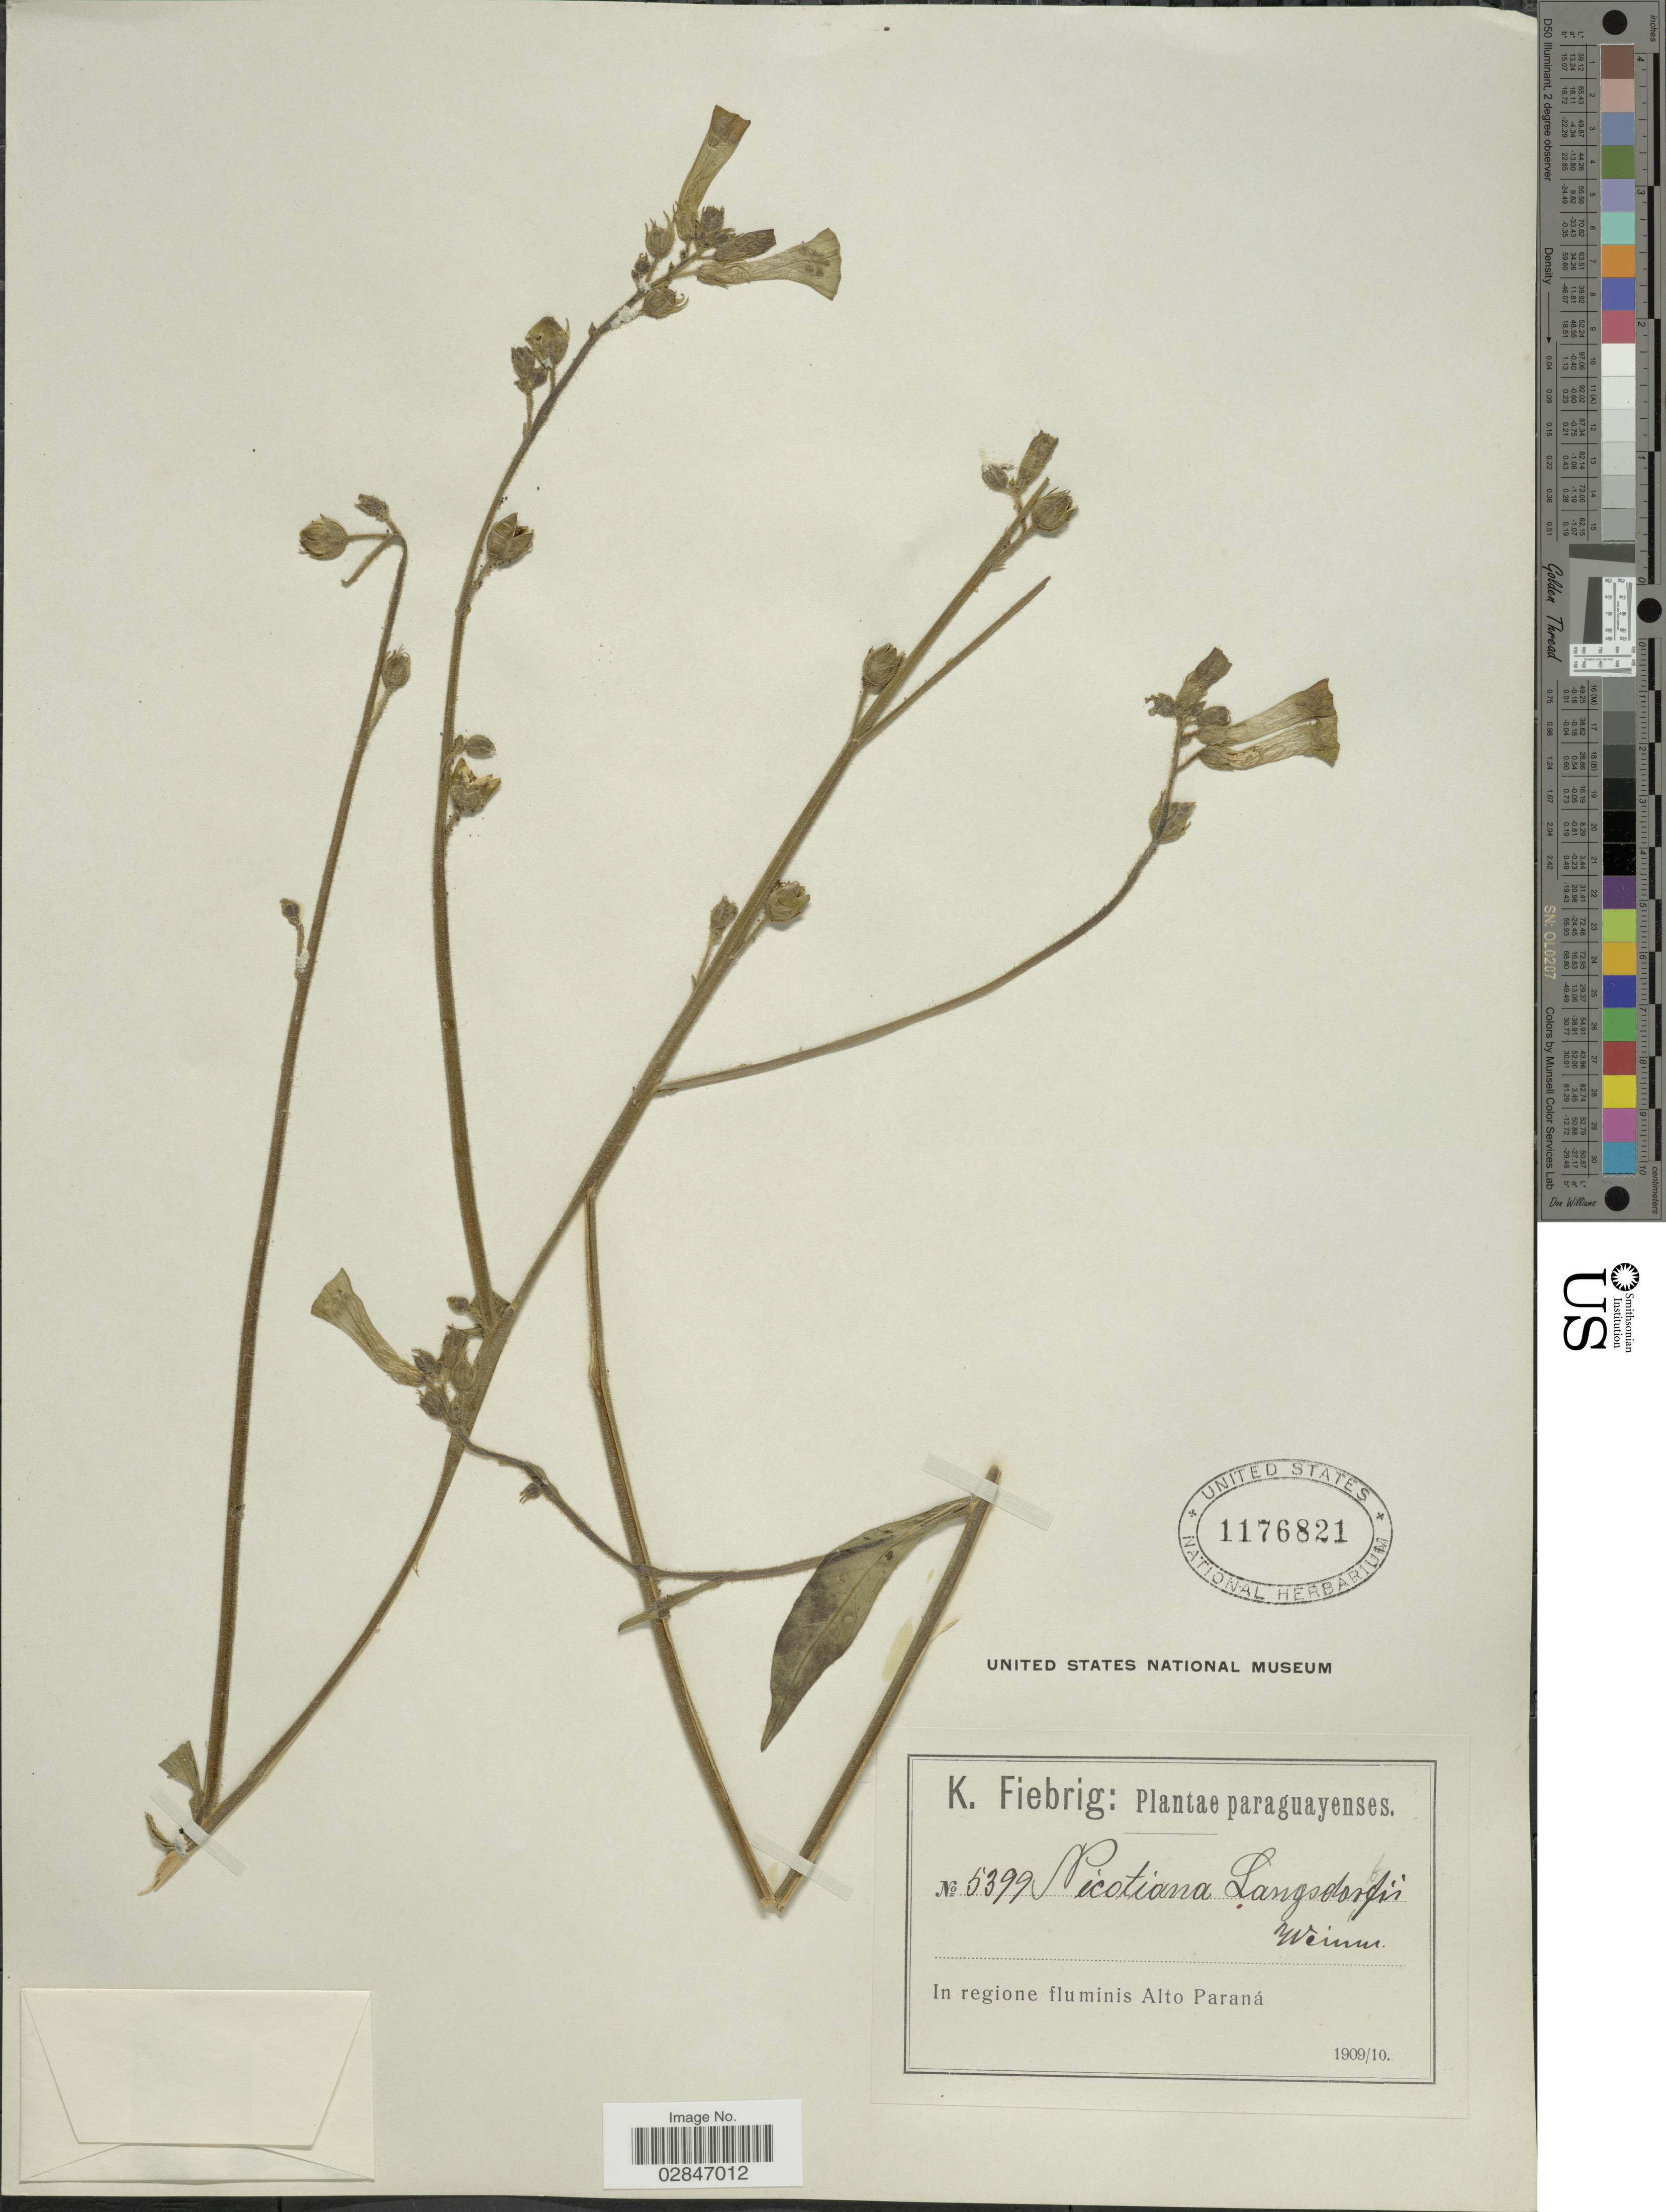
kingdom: Plantae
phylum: Tracheophyta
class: Magnoliopsida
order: Solanales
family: Solanaceae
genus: Nicotiana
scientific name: Nicotiana langsdorffii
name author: Weinm.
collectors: K. Fiebrig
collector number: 5399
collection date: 1909/1910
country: Paraguay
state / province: Alto Parana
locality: In regione fluminis Alto Paraná, Paraguayenses.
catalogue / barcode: US 1176821